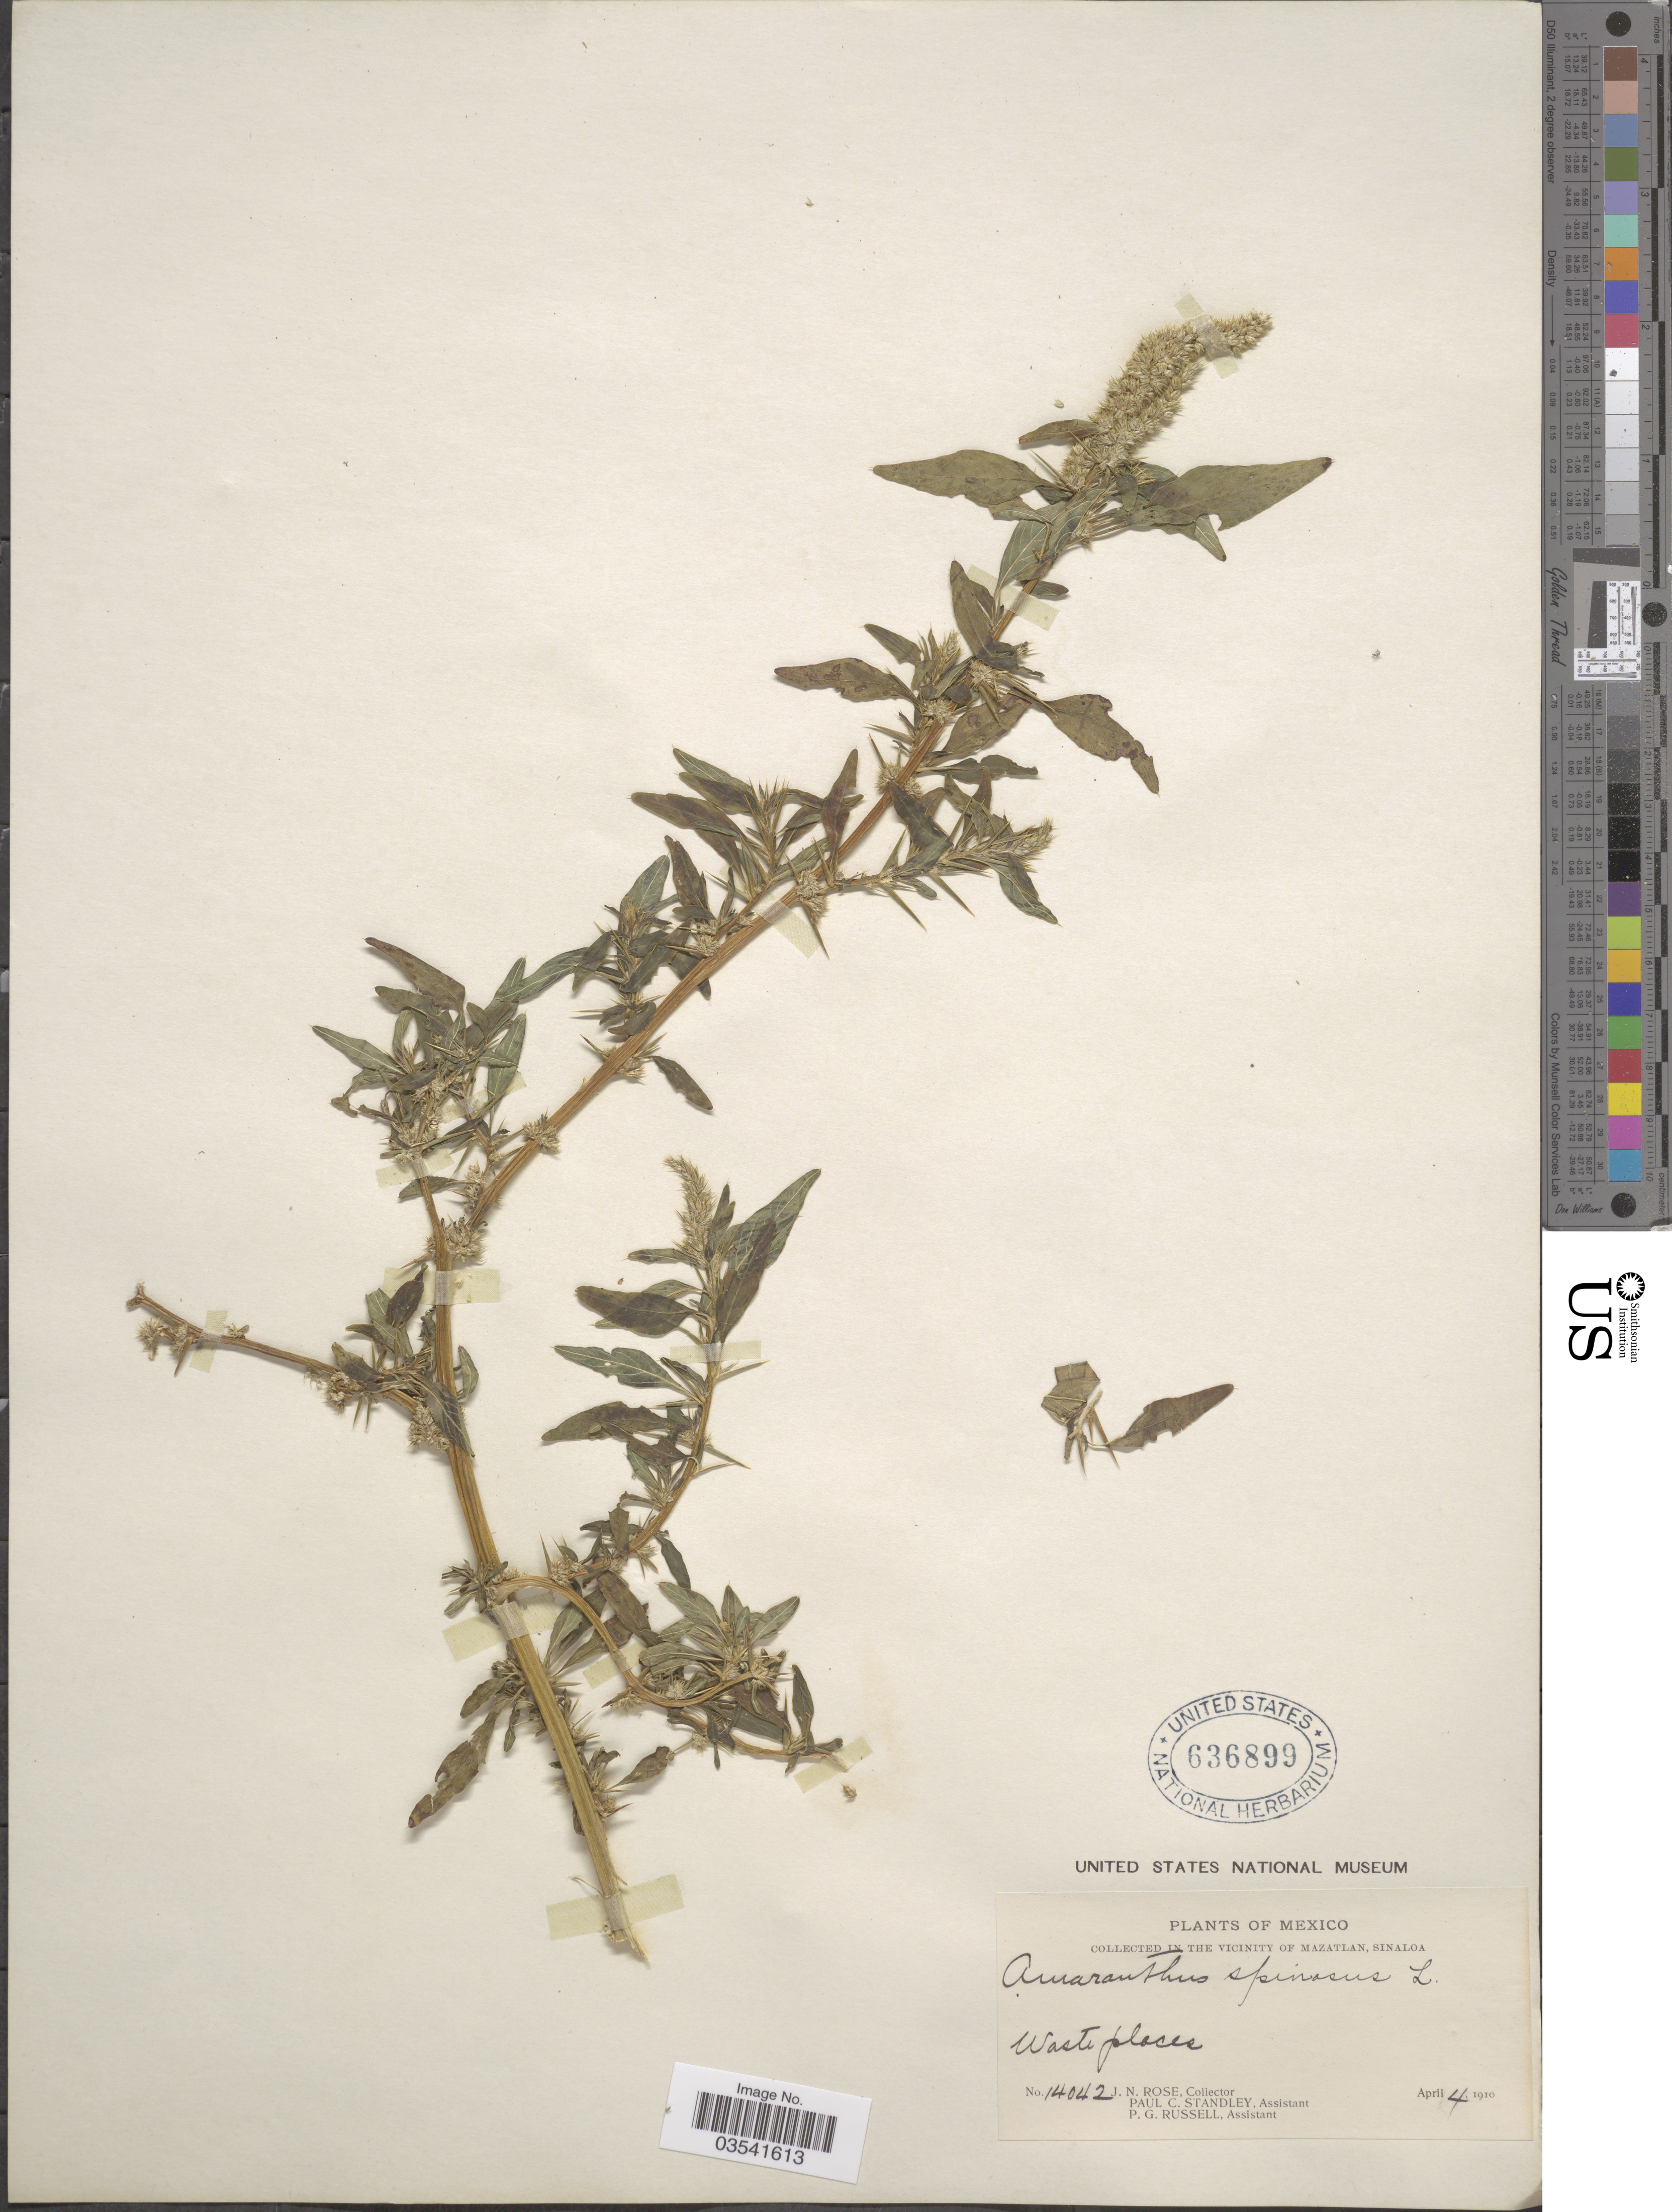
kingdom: Plantae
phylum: Tracheophyta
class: Magnoliopsida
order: Caryophyllales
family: Amaranthaceae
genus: Amaranthus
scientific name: Amaranthus spinosus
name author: L.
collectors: J. N. Rose, P. C. Standley & P. G. Russell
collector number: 14042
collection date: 1910-04-04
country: Mexico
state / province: Sinaloa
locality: In the vicinity of Mazatlan.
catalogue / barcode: US 636899